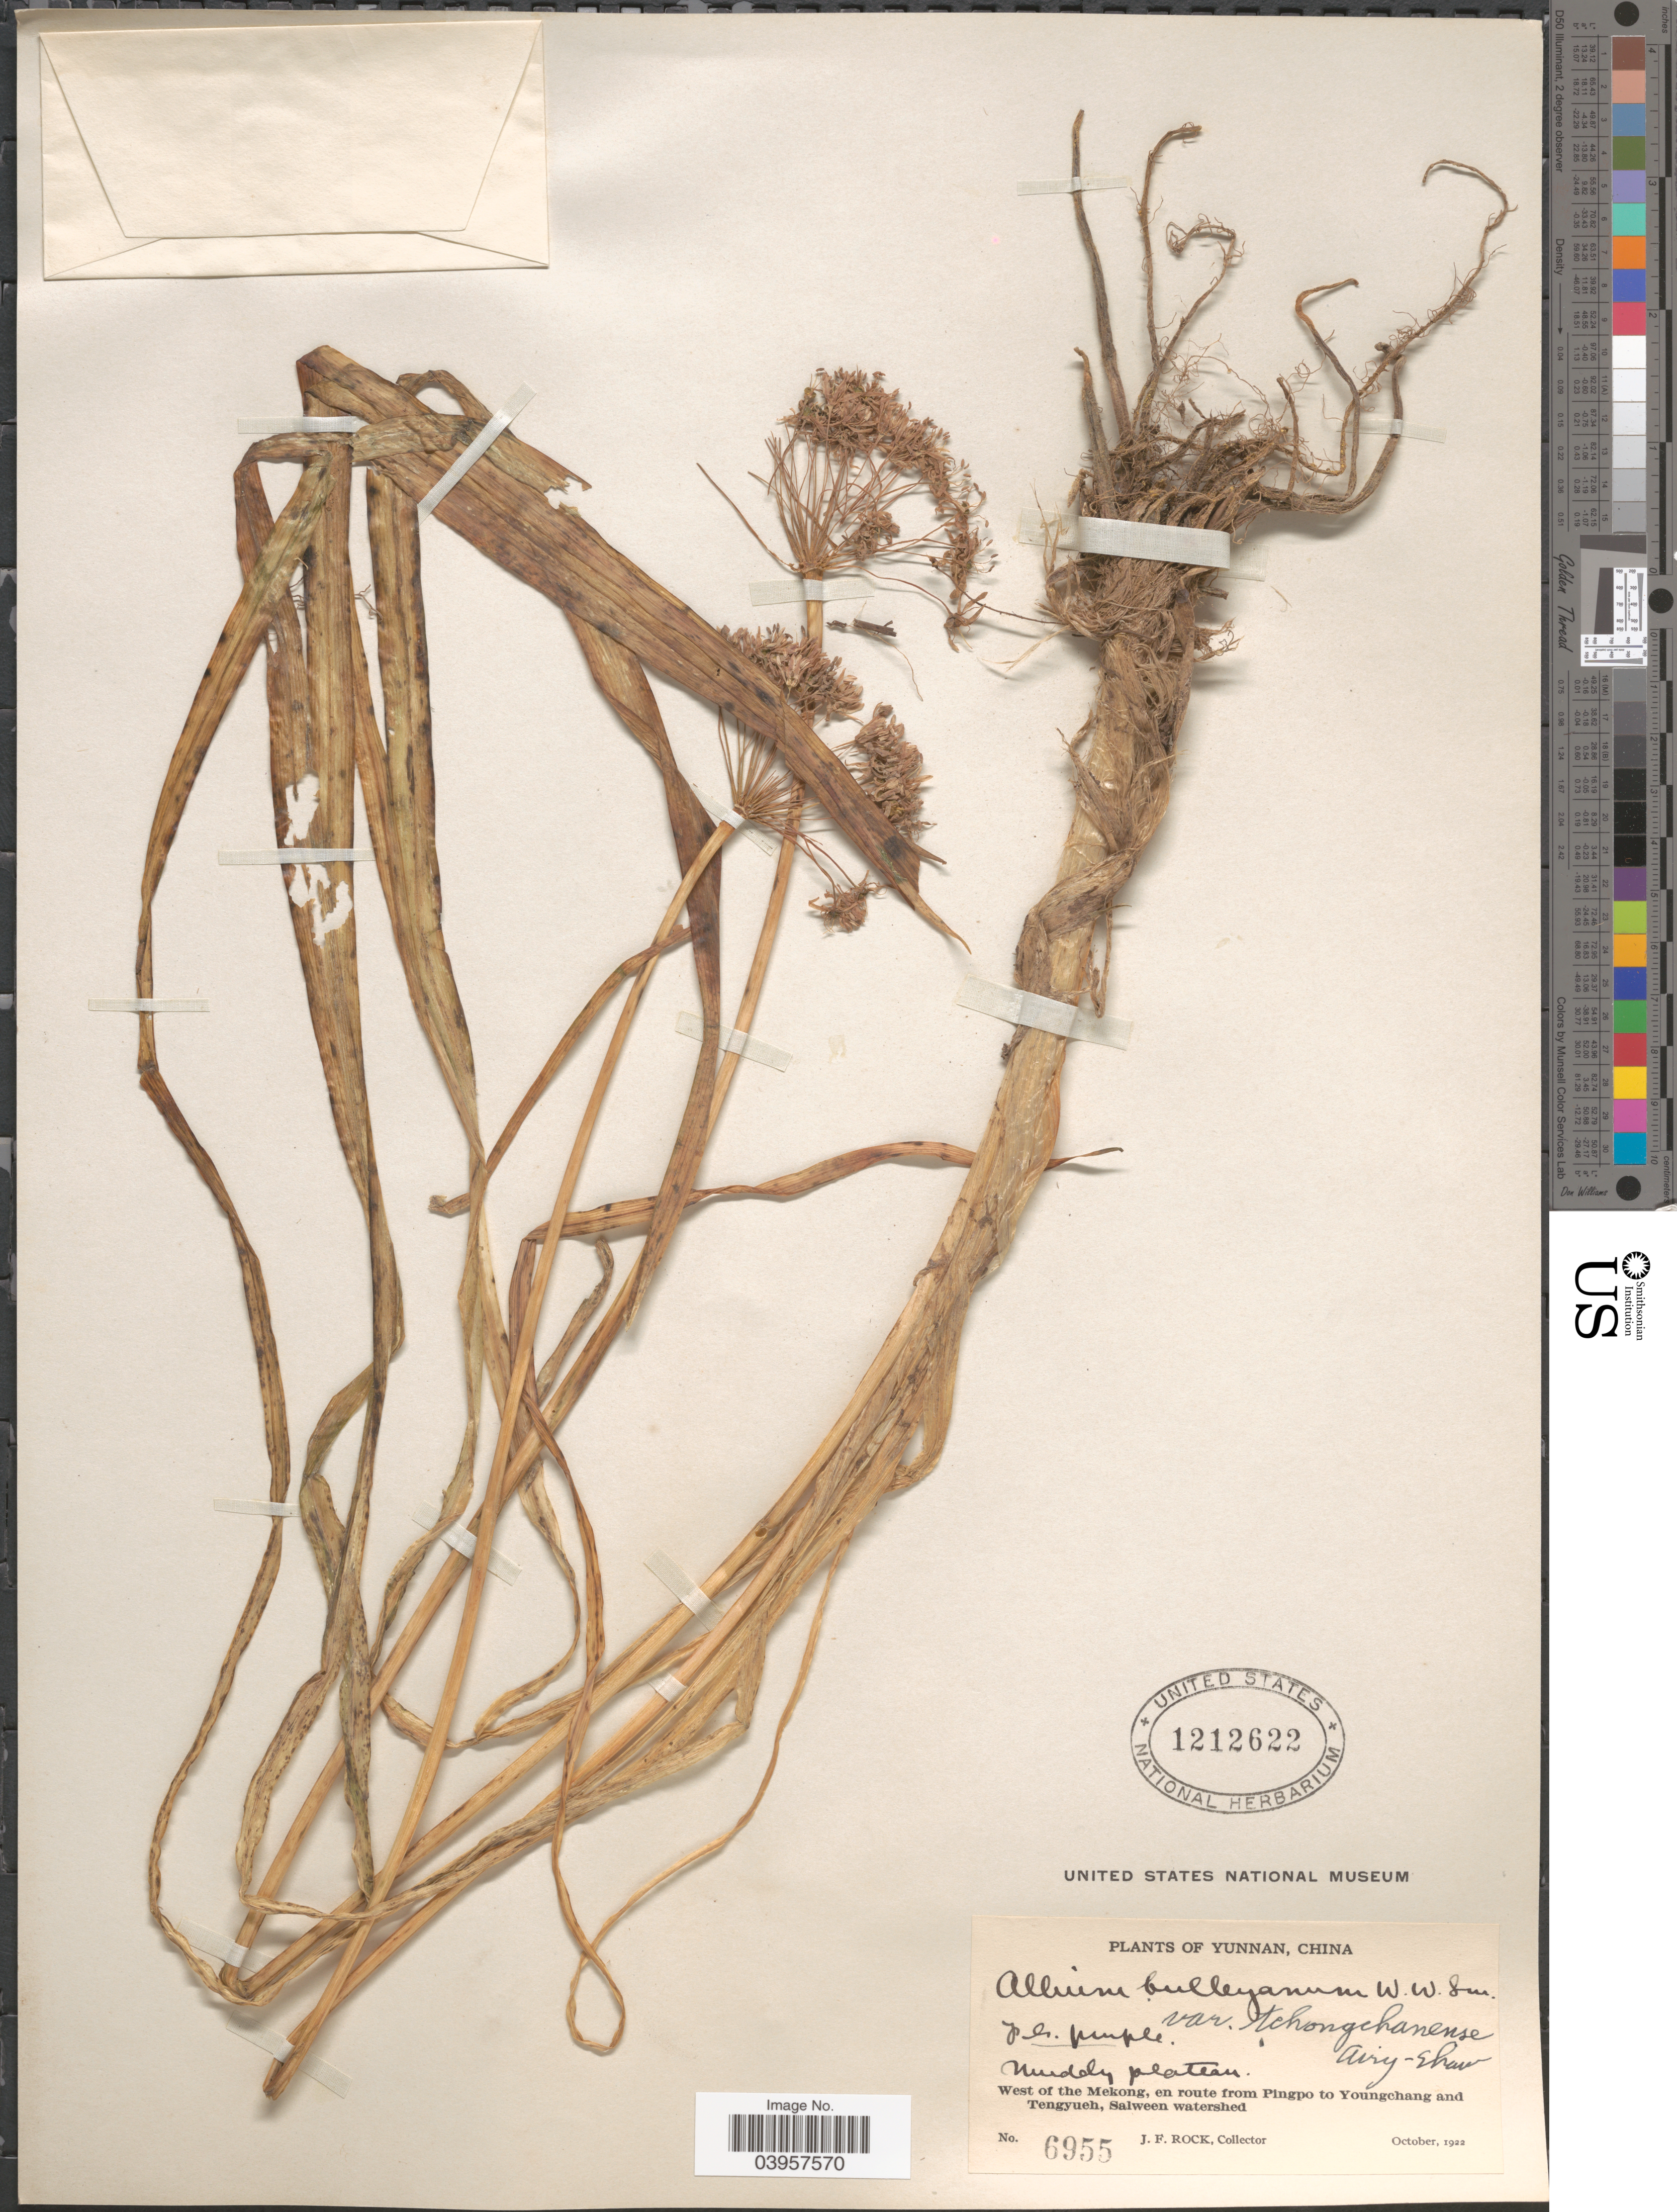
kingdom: Plantae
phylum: Tracheophyta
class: Liliopsida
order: Asparagales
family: Amaryllidaceae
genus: Allium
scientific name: Allium bulleyanum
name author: Diels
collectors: J. Rock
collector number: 6955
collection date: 1922-10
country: China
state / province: Yunnan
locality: Muddy plateau. West of the Mekong, en route from Pingpo to Youngchang and Tengyueh, Salween watershed.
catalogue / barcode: US 1212622